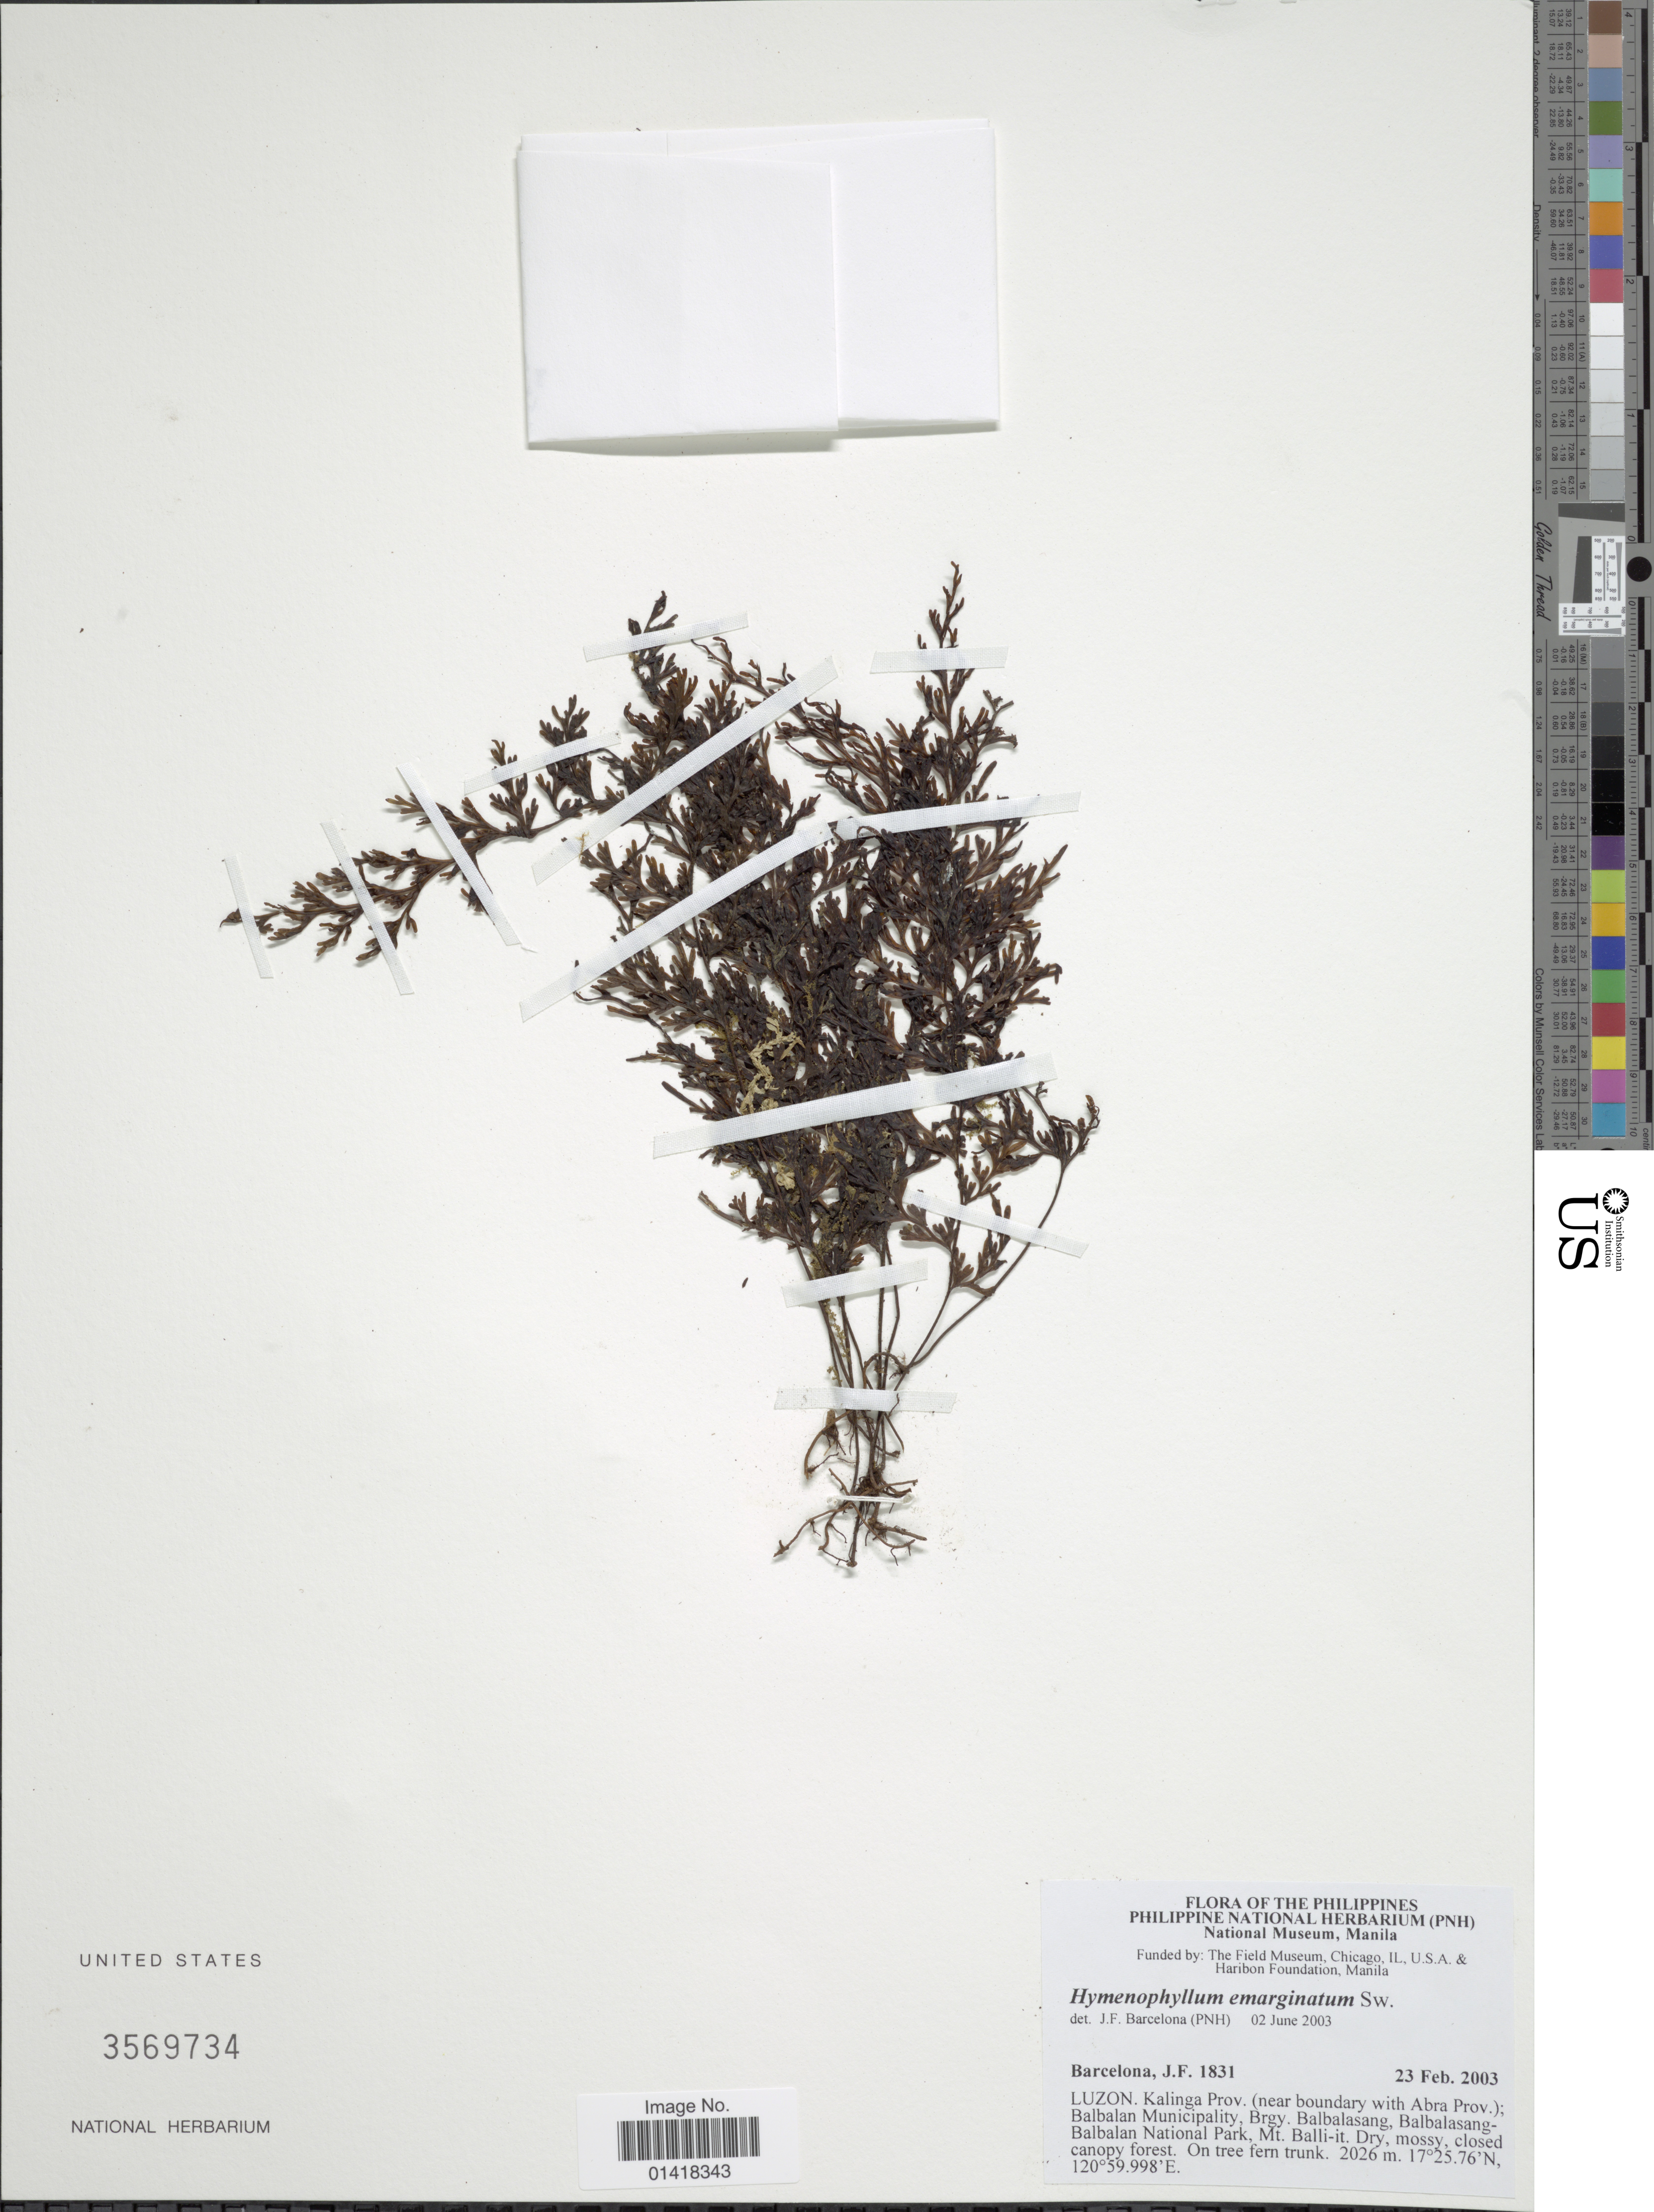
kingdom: Plantae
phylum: Tracheophyta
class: Polypodiopsida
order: Hymenophyllales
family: Hymenophyllaceae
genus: Hymenophyllum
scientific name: Hymenophyllum emarginatum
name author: Sw.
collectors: J. F. Barcelona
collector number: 1831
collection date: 2003-02-23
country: Philippines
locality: The Philippines. Luzon. Kalinga Prov. (near boundary with Abra Prov.); Balbalan Municipality, Brgy. Balbalasang, Balbalasang-Balbalan National Park, Mt Balli-it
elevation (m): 2026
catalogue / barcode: US 3569734